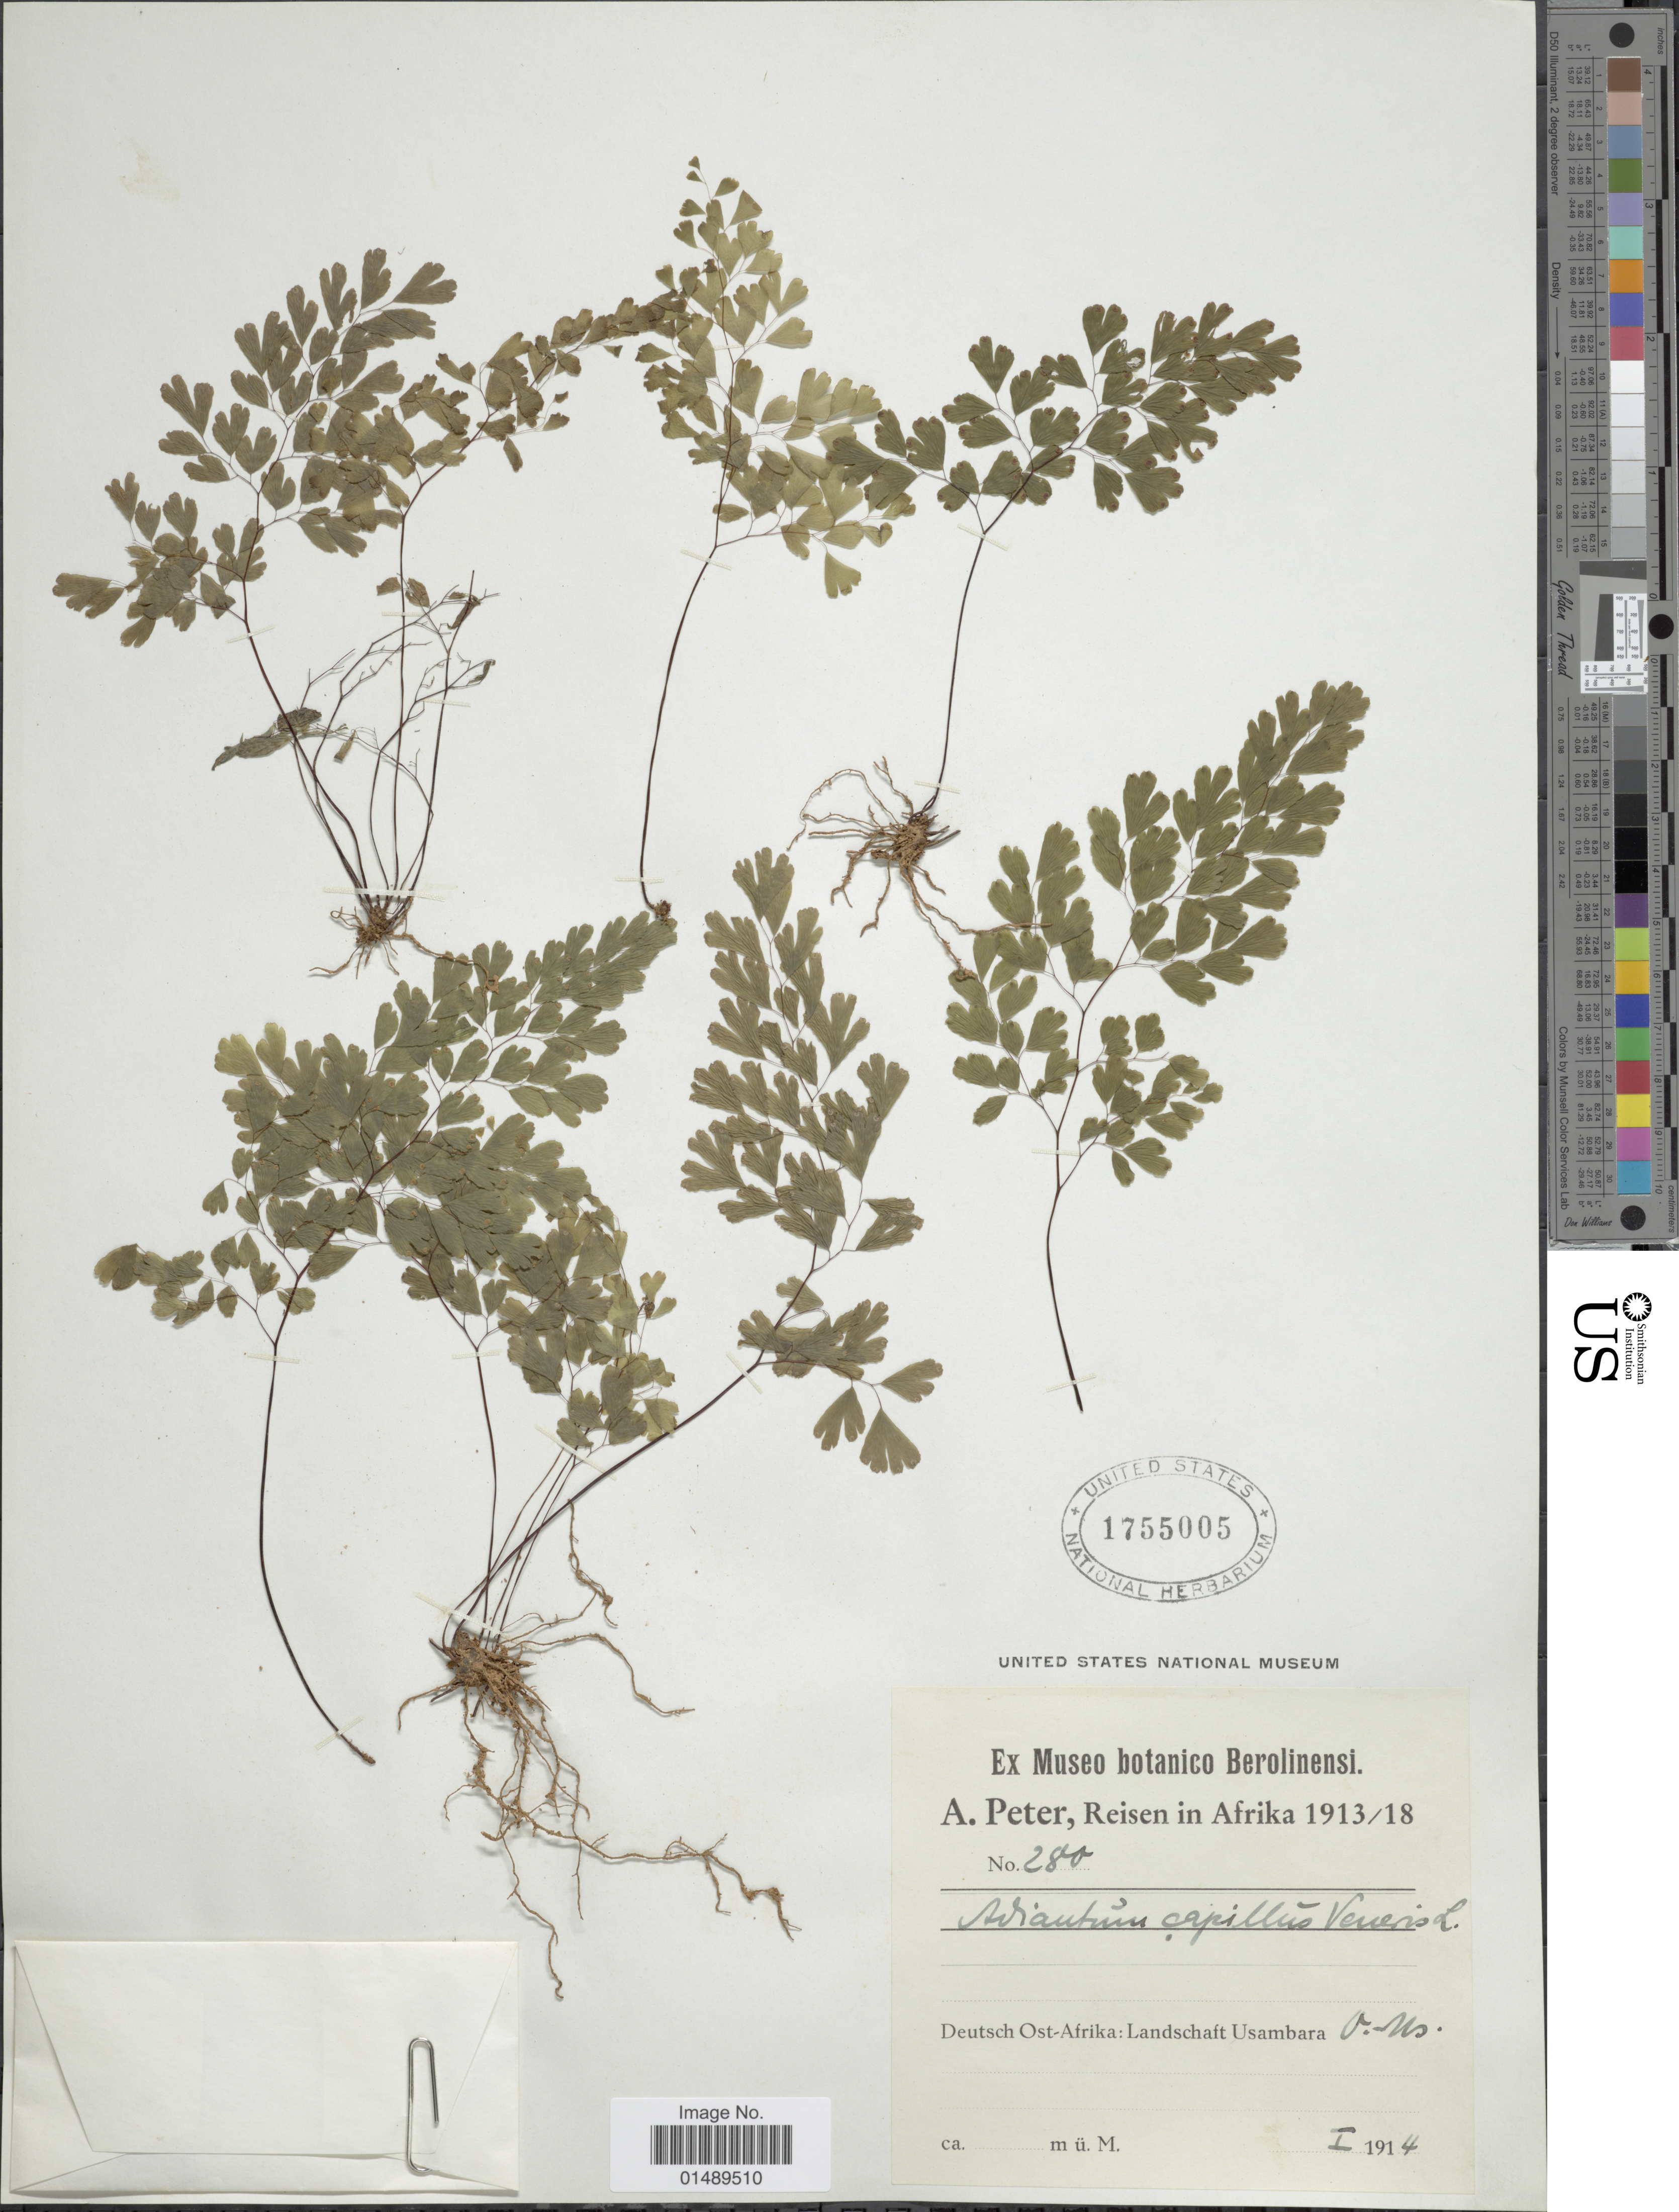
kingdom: Plantae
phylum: Tracheophyta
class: Polypodiopsida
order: Polypodiales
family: Pteridaceae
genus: Adiantum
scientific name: Adiantum capillus-veneris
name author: L.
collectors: A. Peter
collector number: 280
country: Tanzania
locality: Deutsch Ost-Afrika: Landschaft Usambara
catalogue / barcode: US 1755005